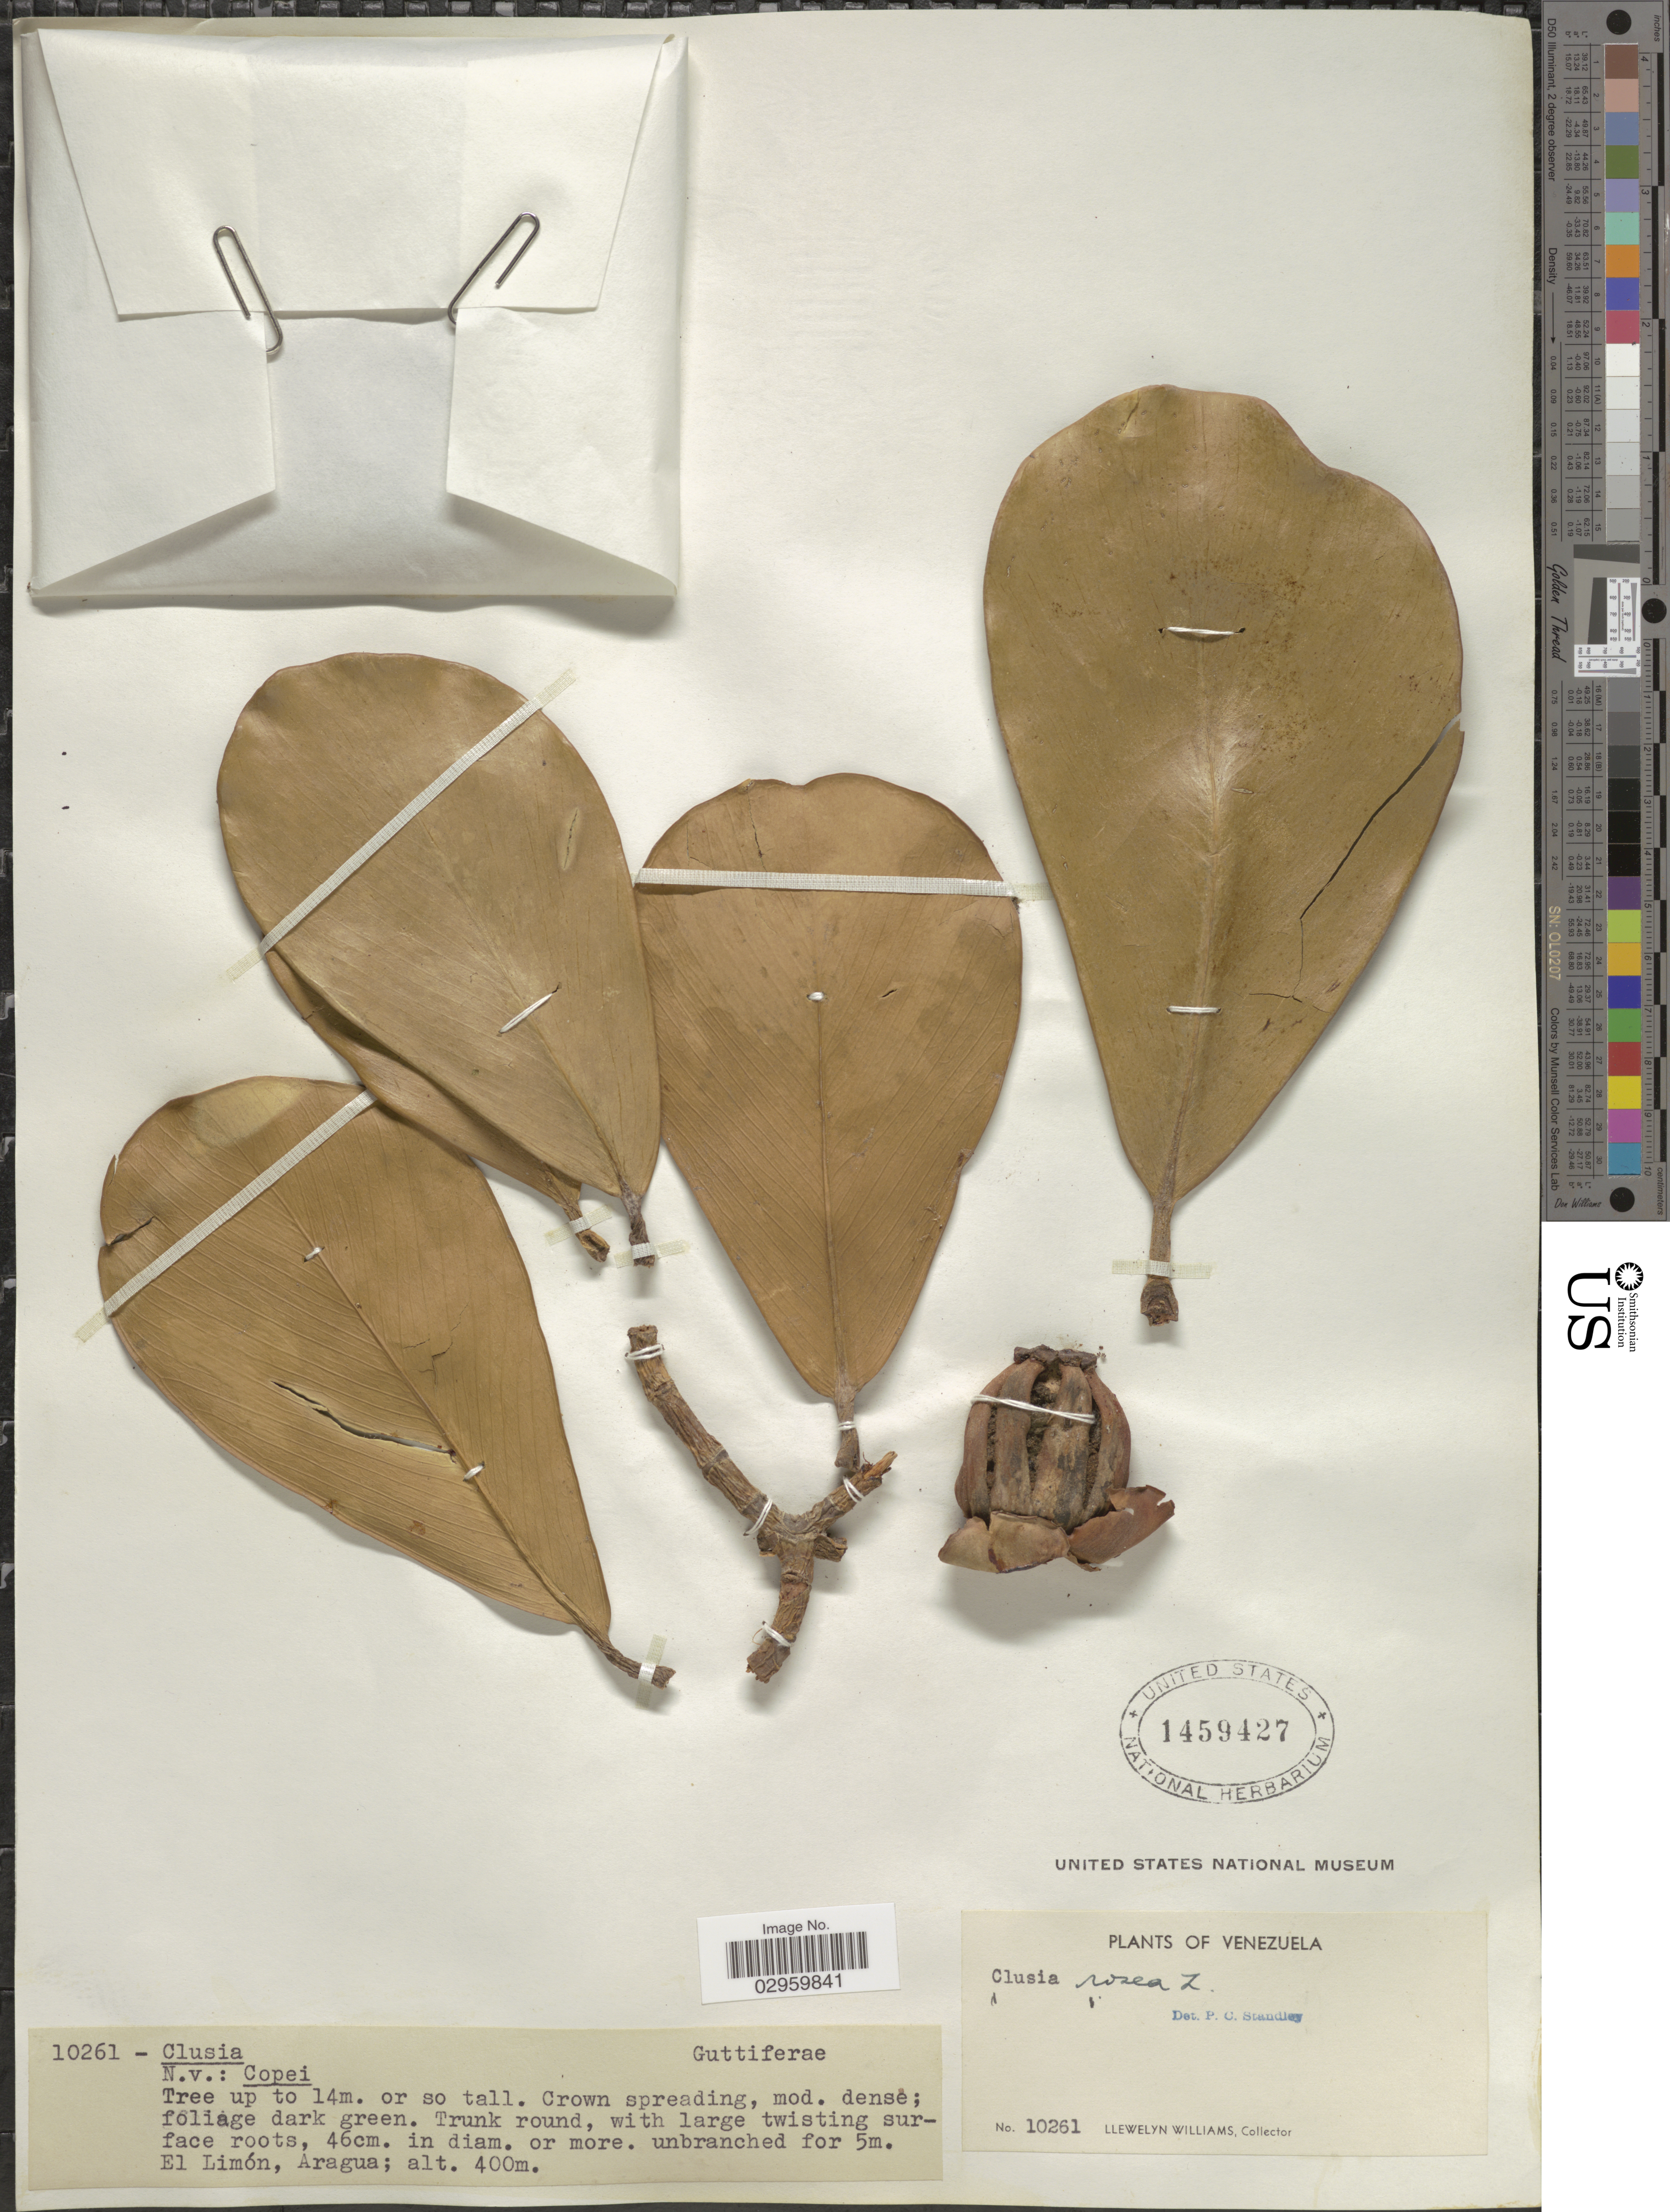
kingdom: Plantae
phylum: Tracheophyta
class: Magnoliopsida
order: Malpighiales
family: Clusiaceae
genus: Clusia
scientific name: Clusia sp.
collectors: Ll. Williams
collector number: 10261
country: Venezuela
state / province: Aragua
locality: El Limón.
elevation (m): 400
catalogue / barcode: US 1459427